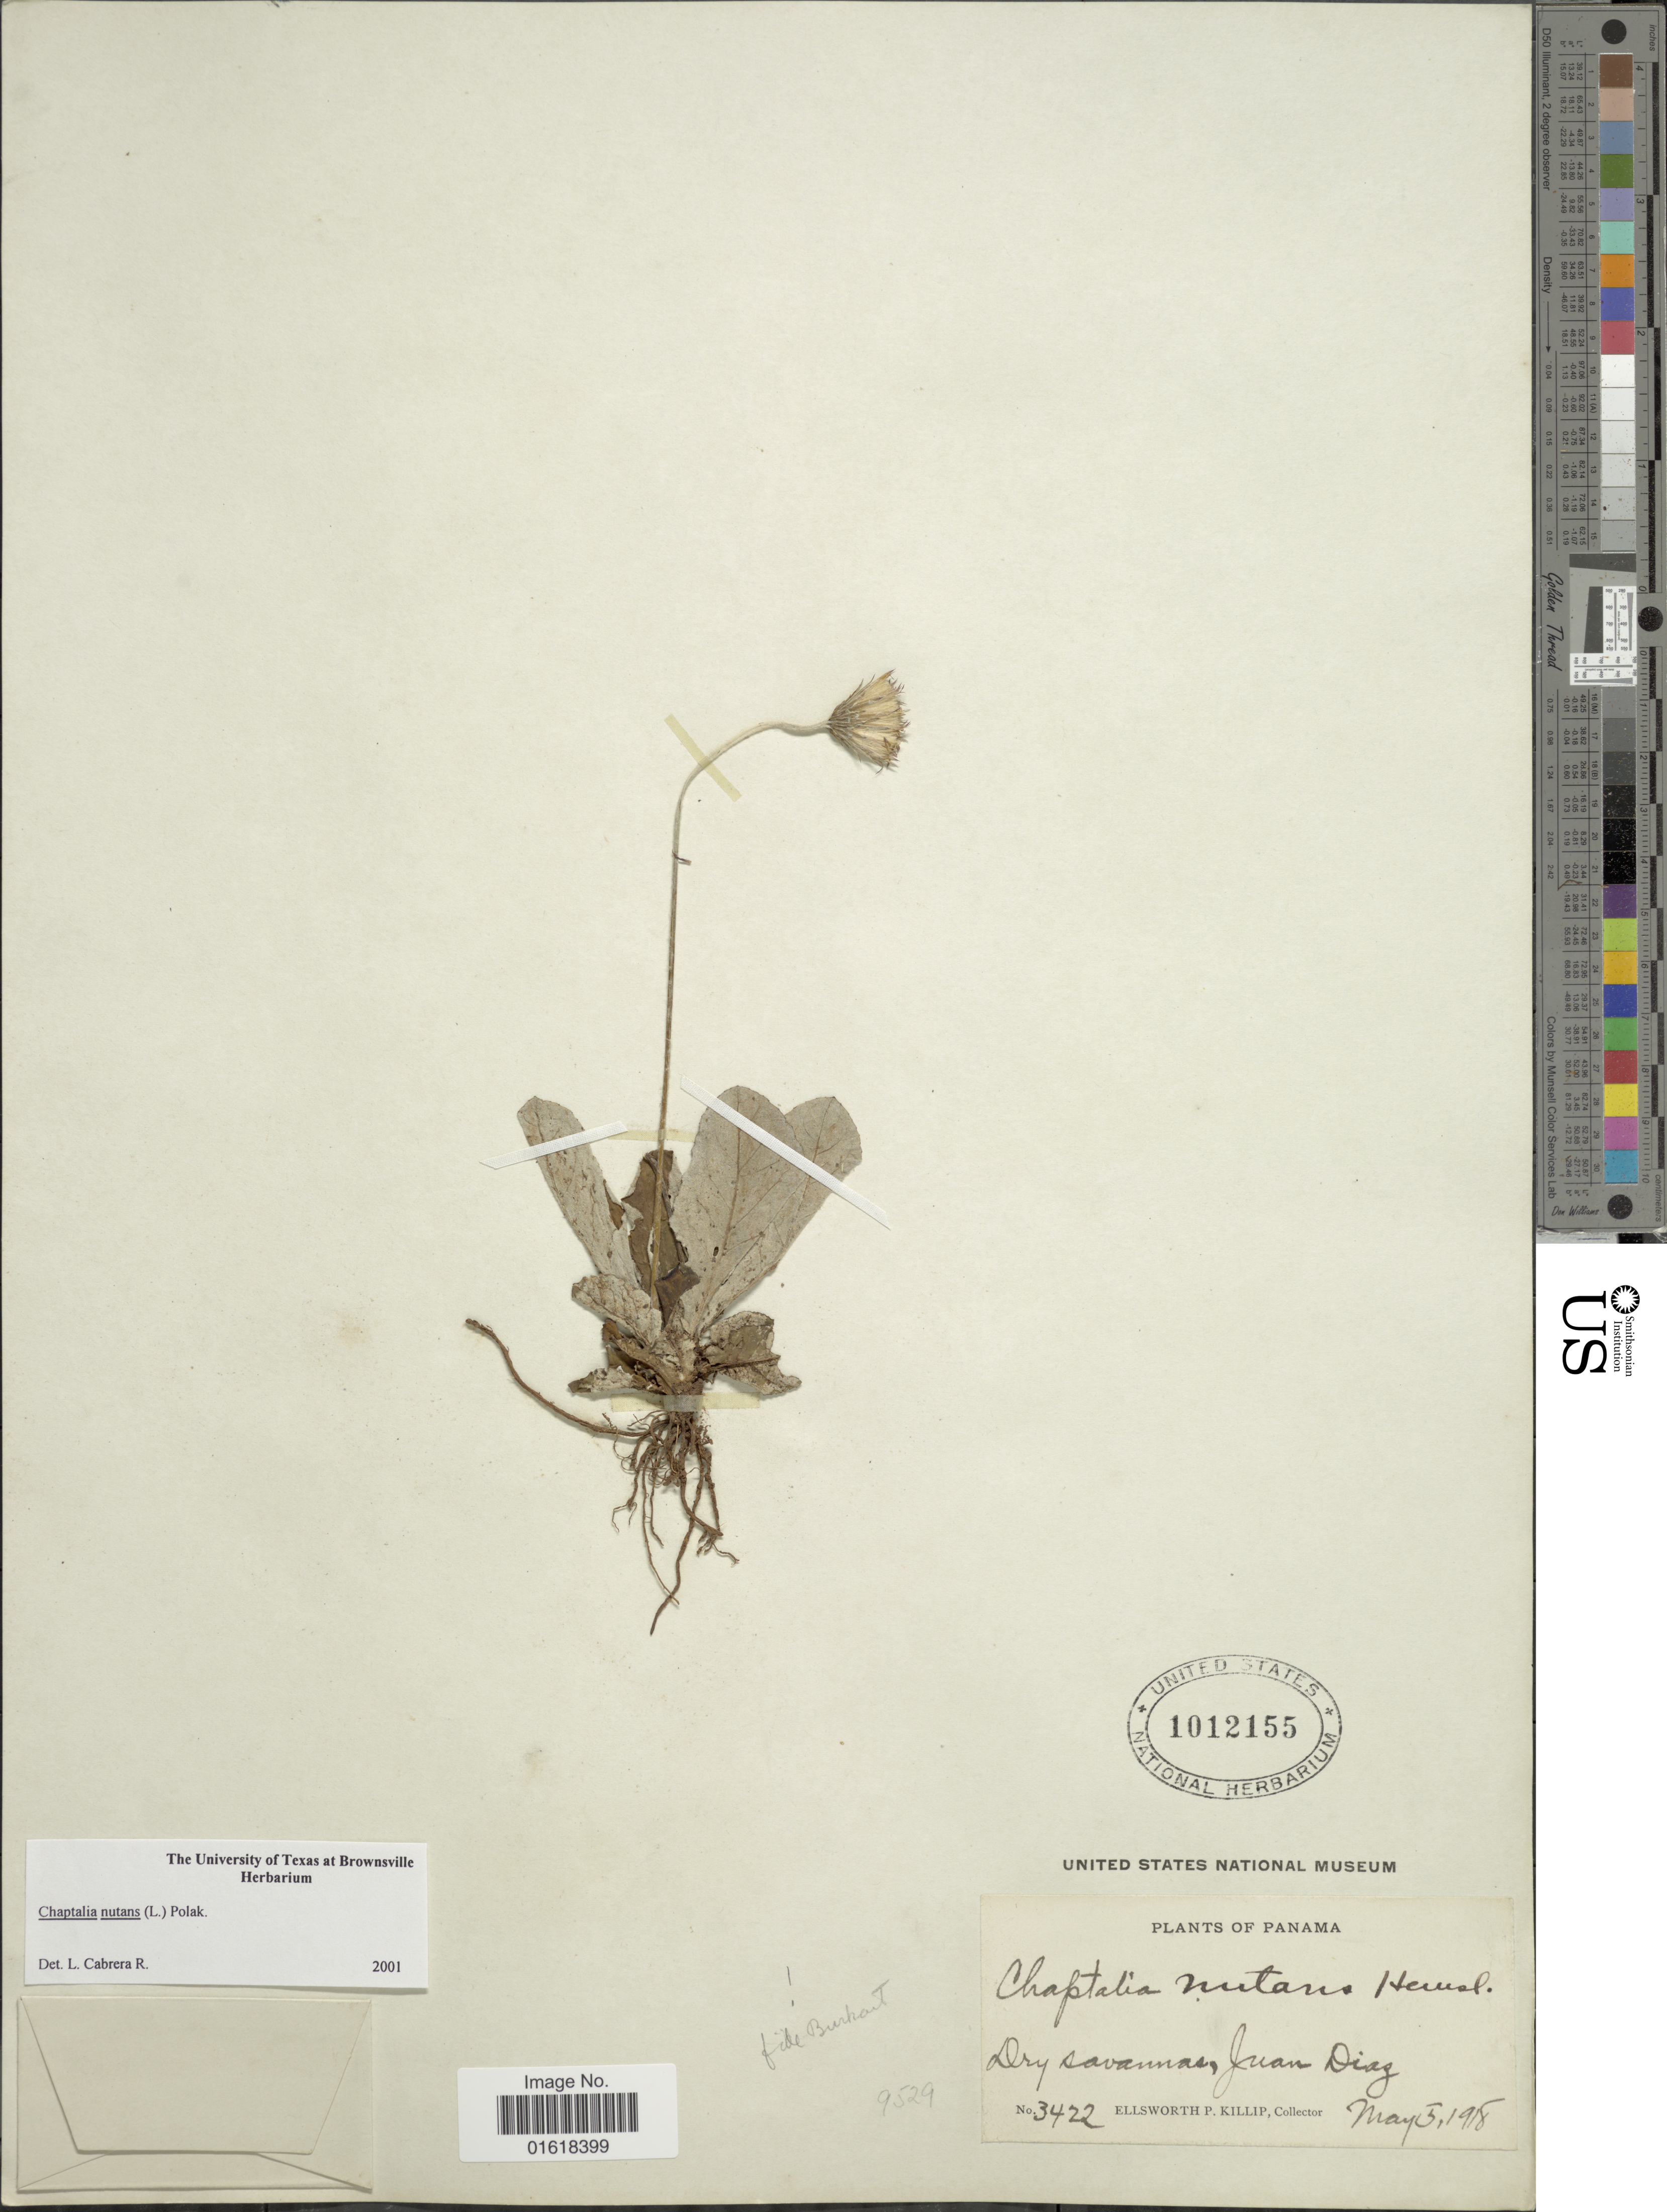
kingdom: Plantae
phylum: Tracheophyta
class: Magnoliopsida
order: Asterales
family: Asteraceae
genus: Chaptalia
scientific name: Chaptalia nutans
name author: (L.) Pol.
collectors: E. P. Killip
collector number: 3422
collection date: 1918-05-05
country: Panama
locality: Dry savannas, Juan Diaz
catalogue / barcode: US 1012155